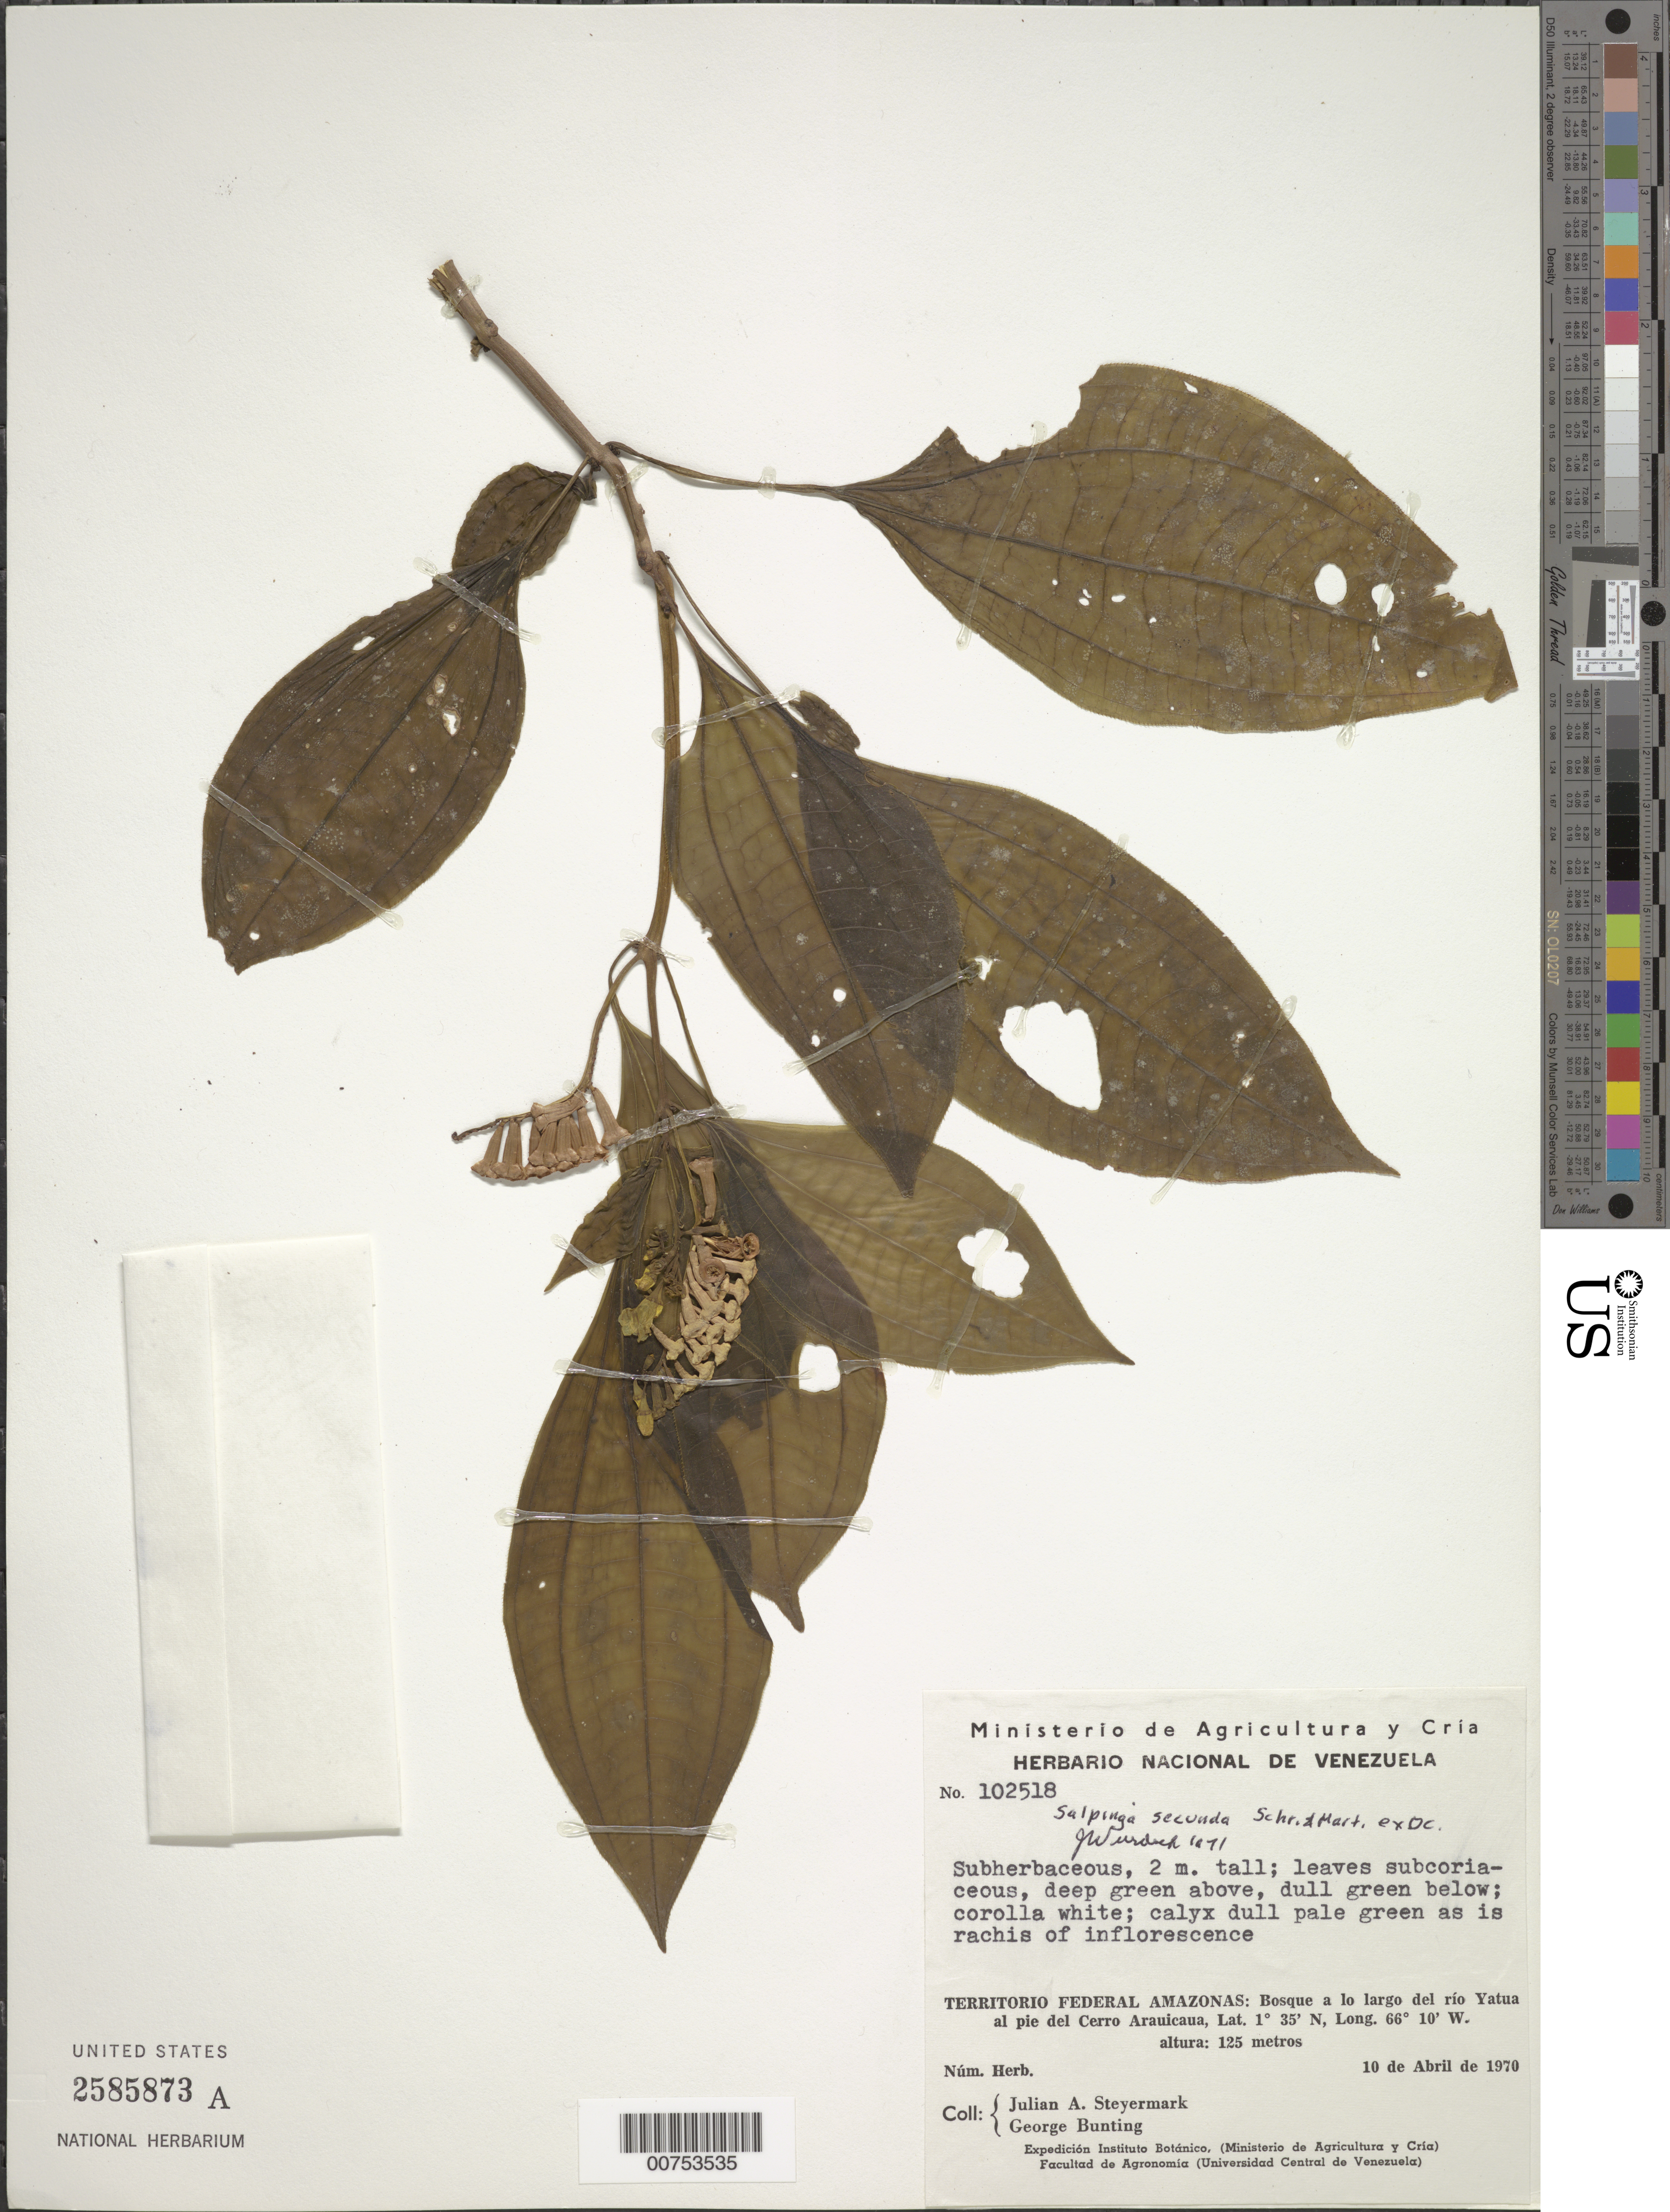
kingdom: Plantae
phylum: Tracheophyta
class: Magnoliopsida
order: Myrtales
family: Melastomataceae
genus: Salpinga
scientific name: Salpinga secunda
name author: Schrank & Mart. ex DC.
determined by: Wurdack, John J., (US), US (UNITED STATES)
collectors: J. Steyermark & G. S. Bunting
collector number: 102518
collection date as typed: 10-Apr-70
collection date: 1970-04-10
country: Venezuela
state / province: Amazonas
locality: Río Yatua al pie del Cerro Arauicaua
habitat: Forest along river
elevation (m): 125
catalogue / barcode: US 2585873A